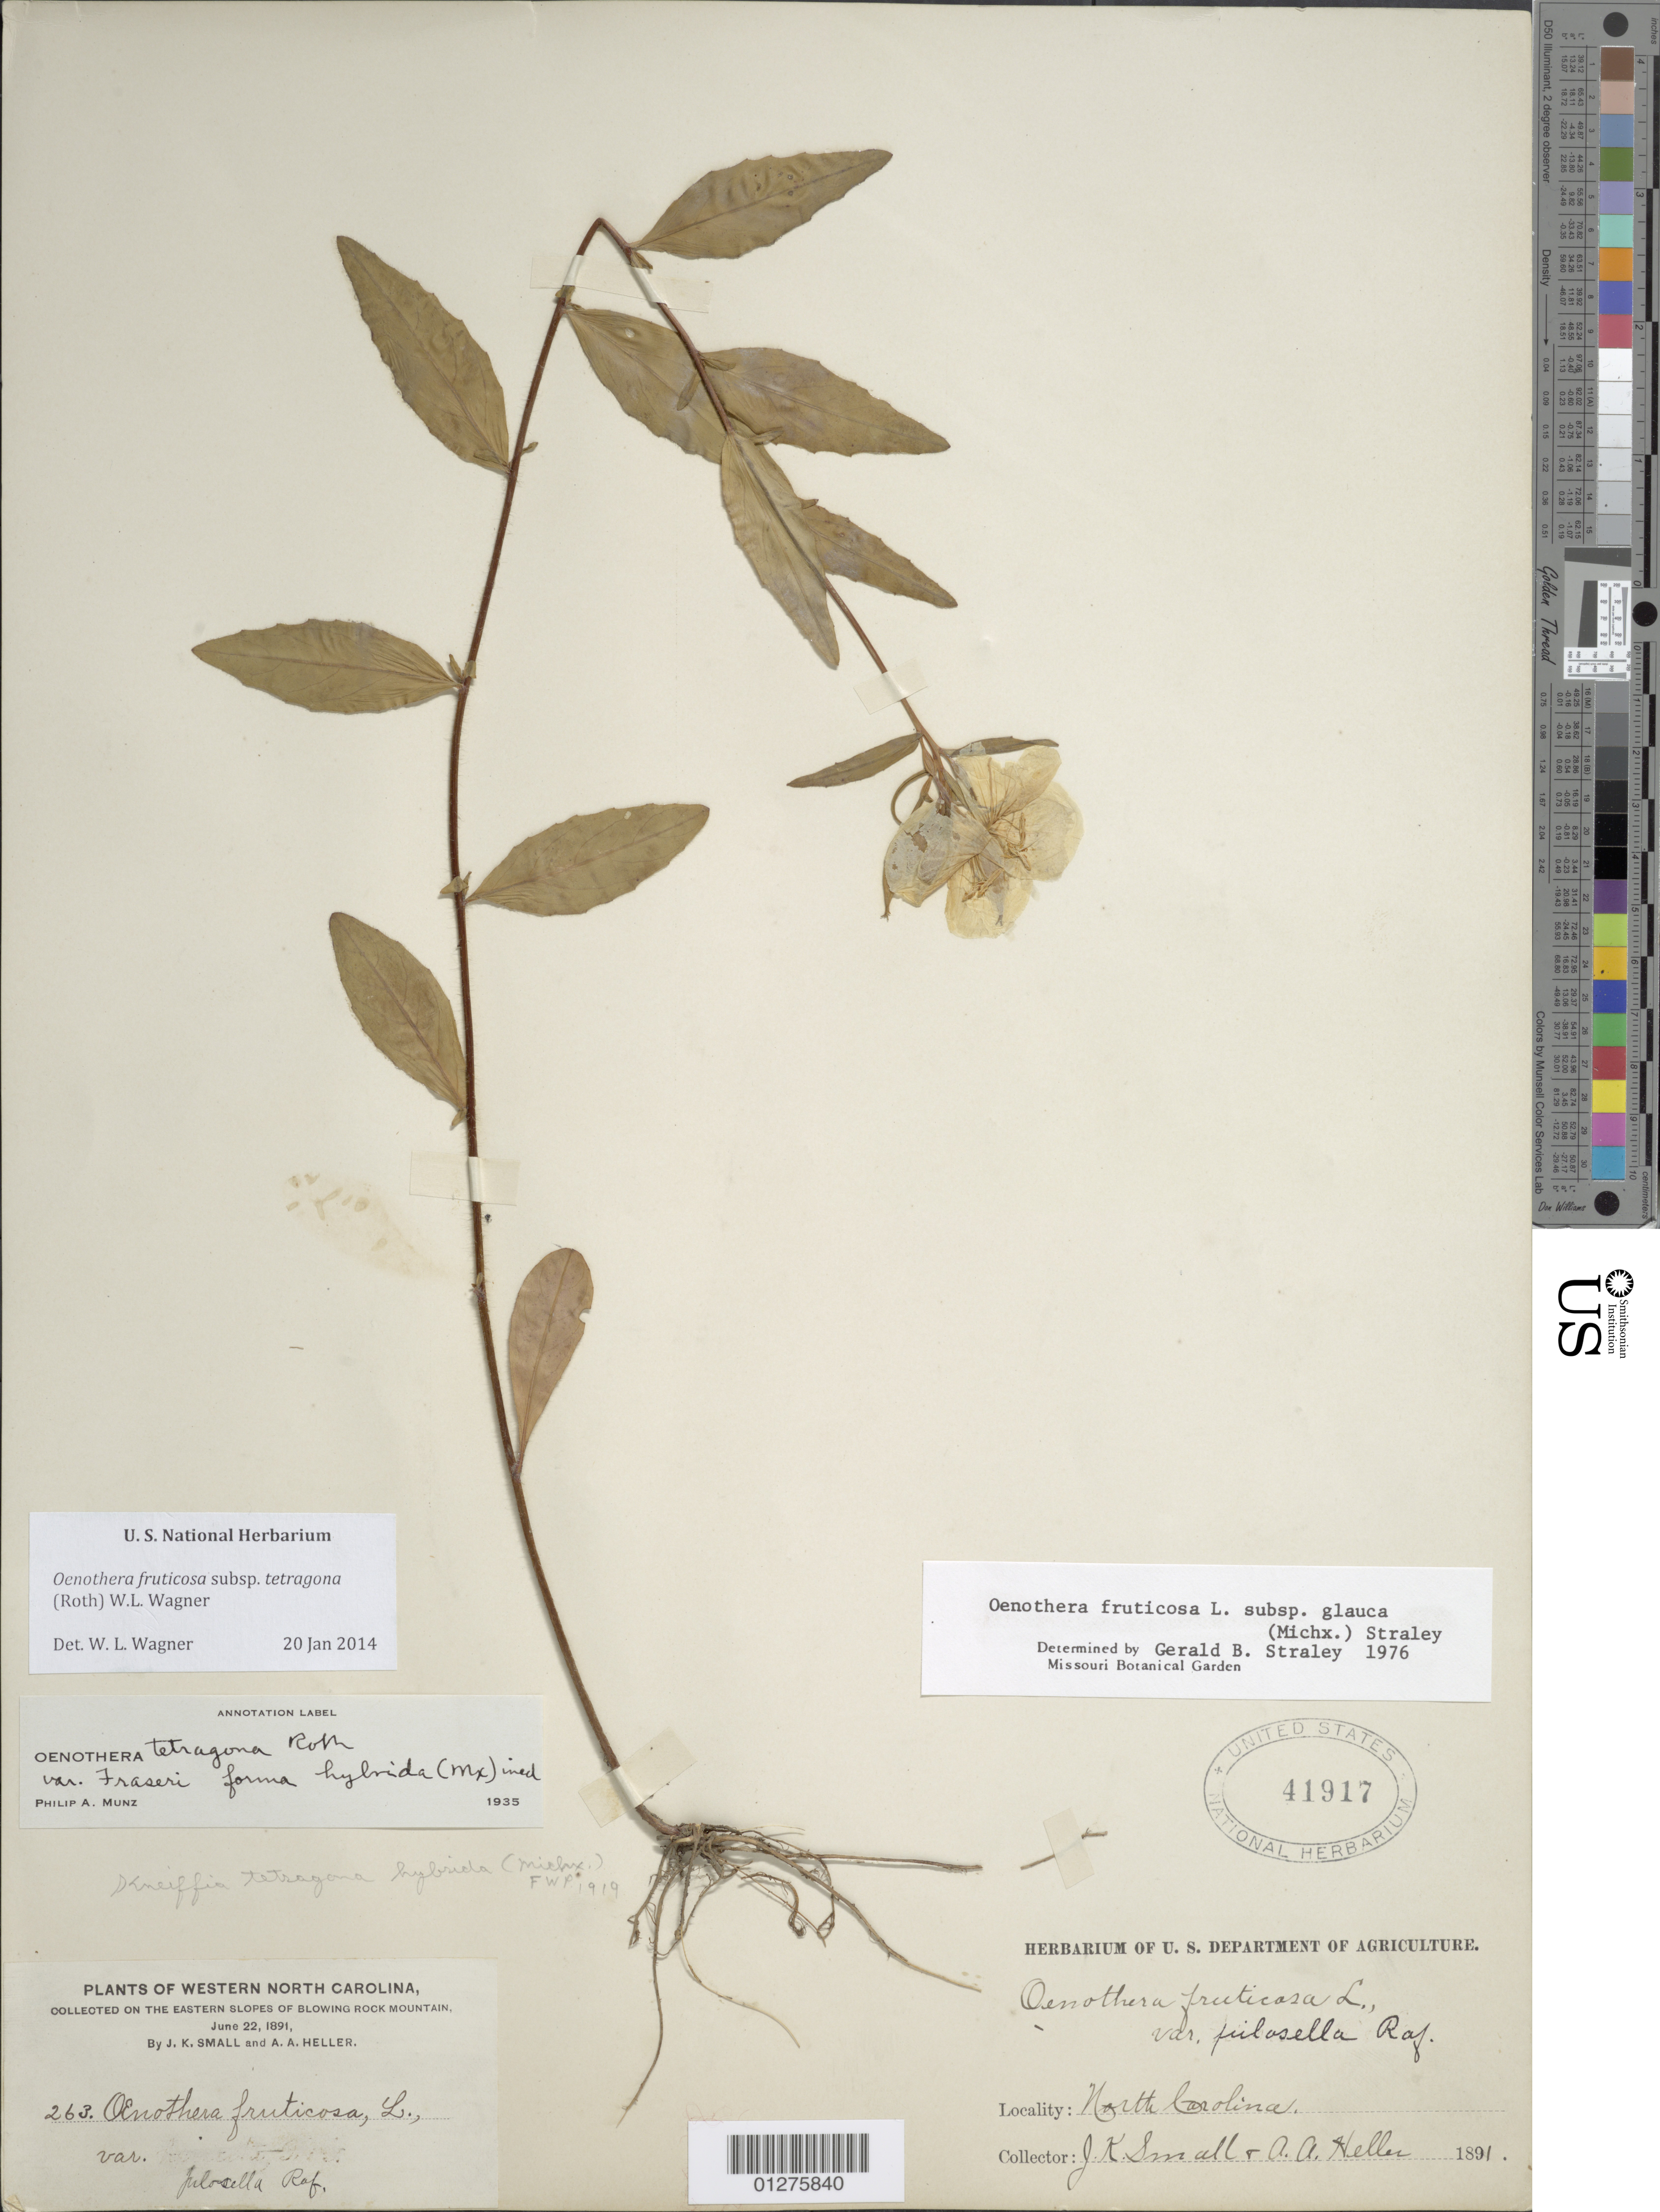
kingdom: Plantae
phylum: Tracheophyta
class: Magnoliopsida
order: Myrtales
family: Onagraceae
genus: Oenothera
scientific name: Oenothera fruticosa subsp. tetragona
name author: (Roth) W.L. Wagner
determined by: Wagner, W. L., (BOT), Smithsonian Institution - National Museum of Natural History (UNITED STATES)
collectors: J. K. Small & A. A. Heller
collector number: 263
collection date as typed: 22 Jun 1891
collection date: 1891-06-22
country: United States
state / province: North Carolina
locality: Blowing rock mountain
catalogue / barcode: US 41917